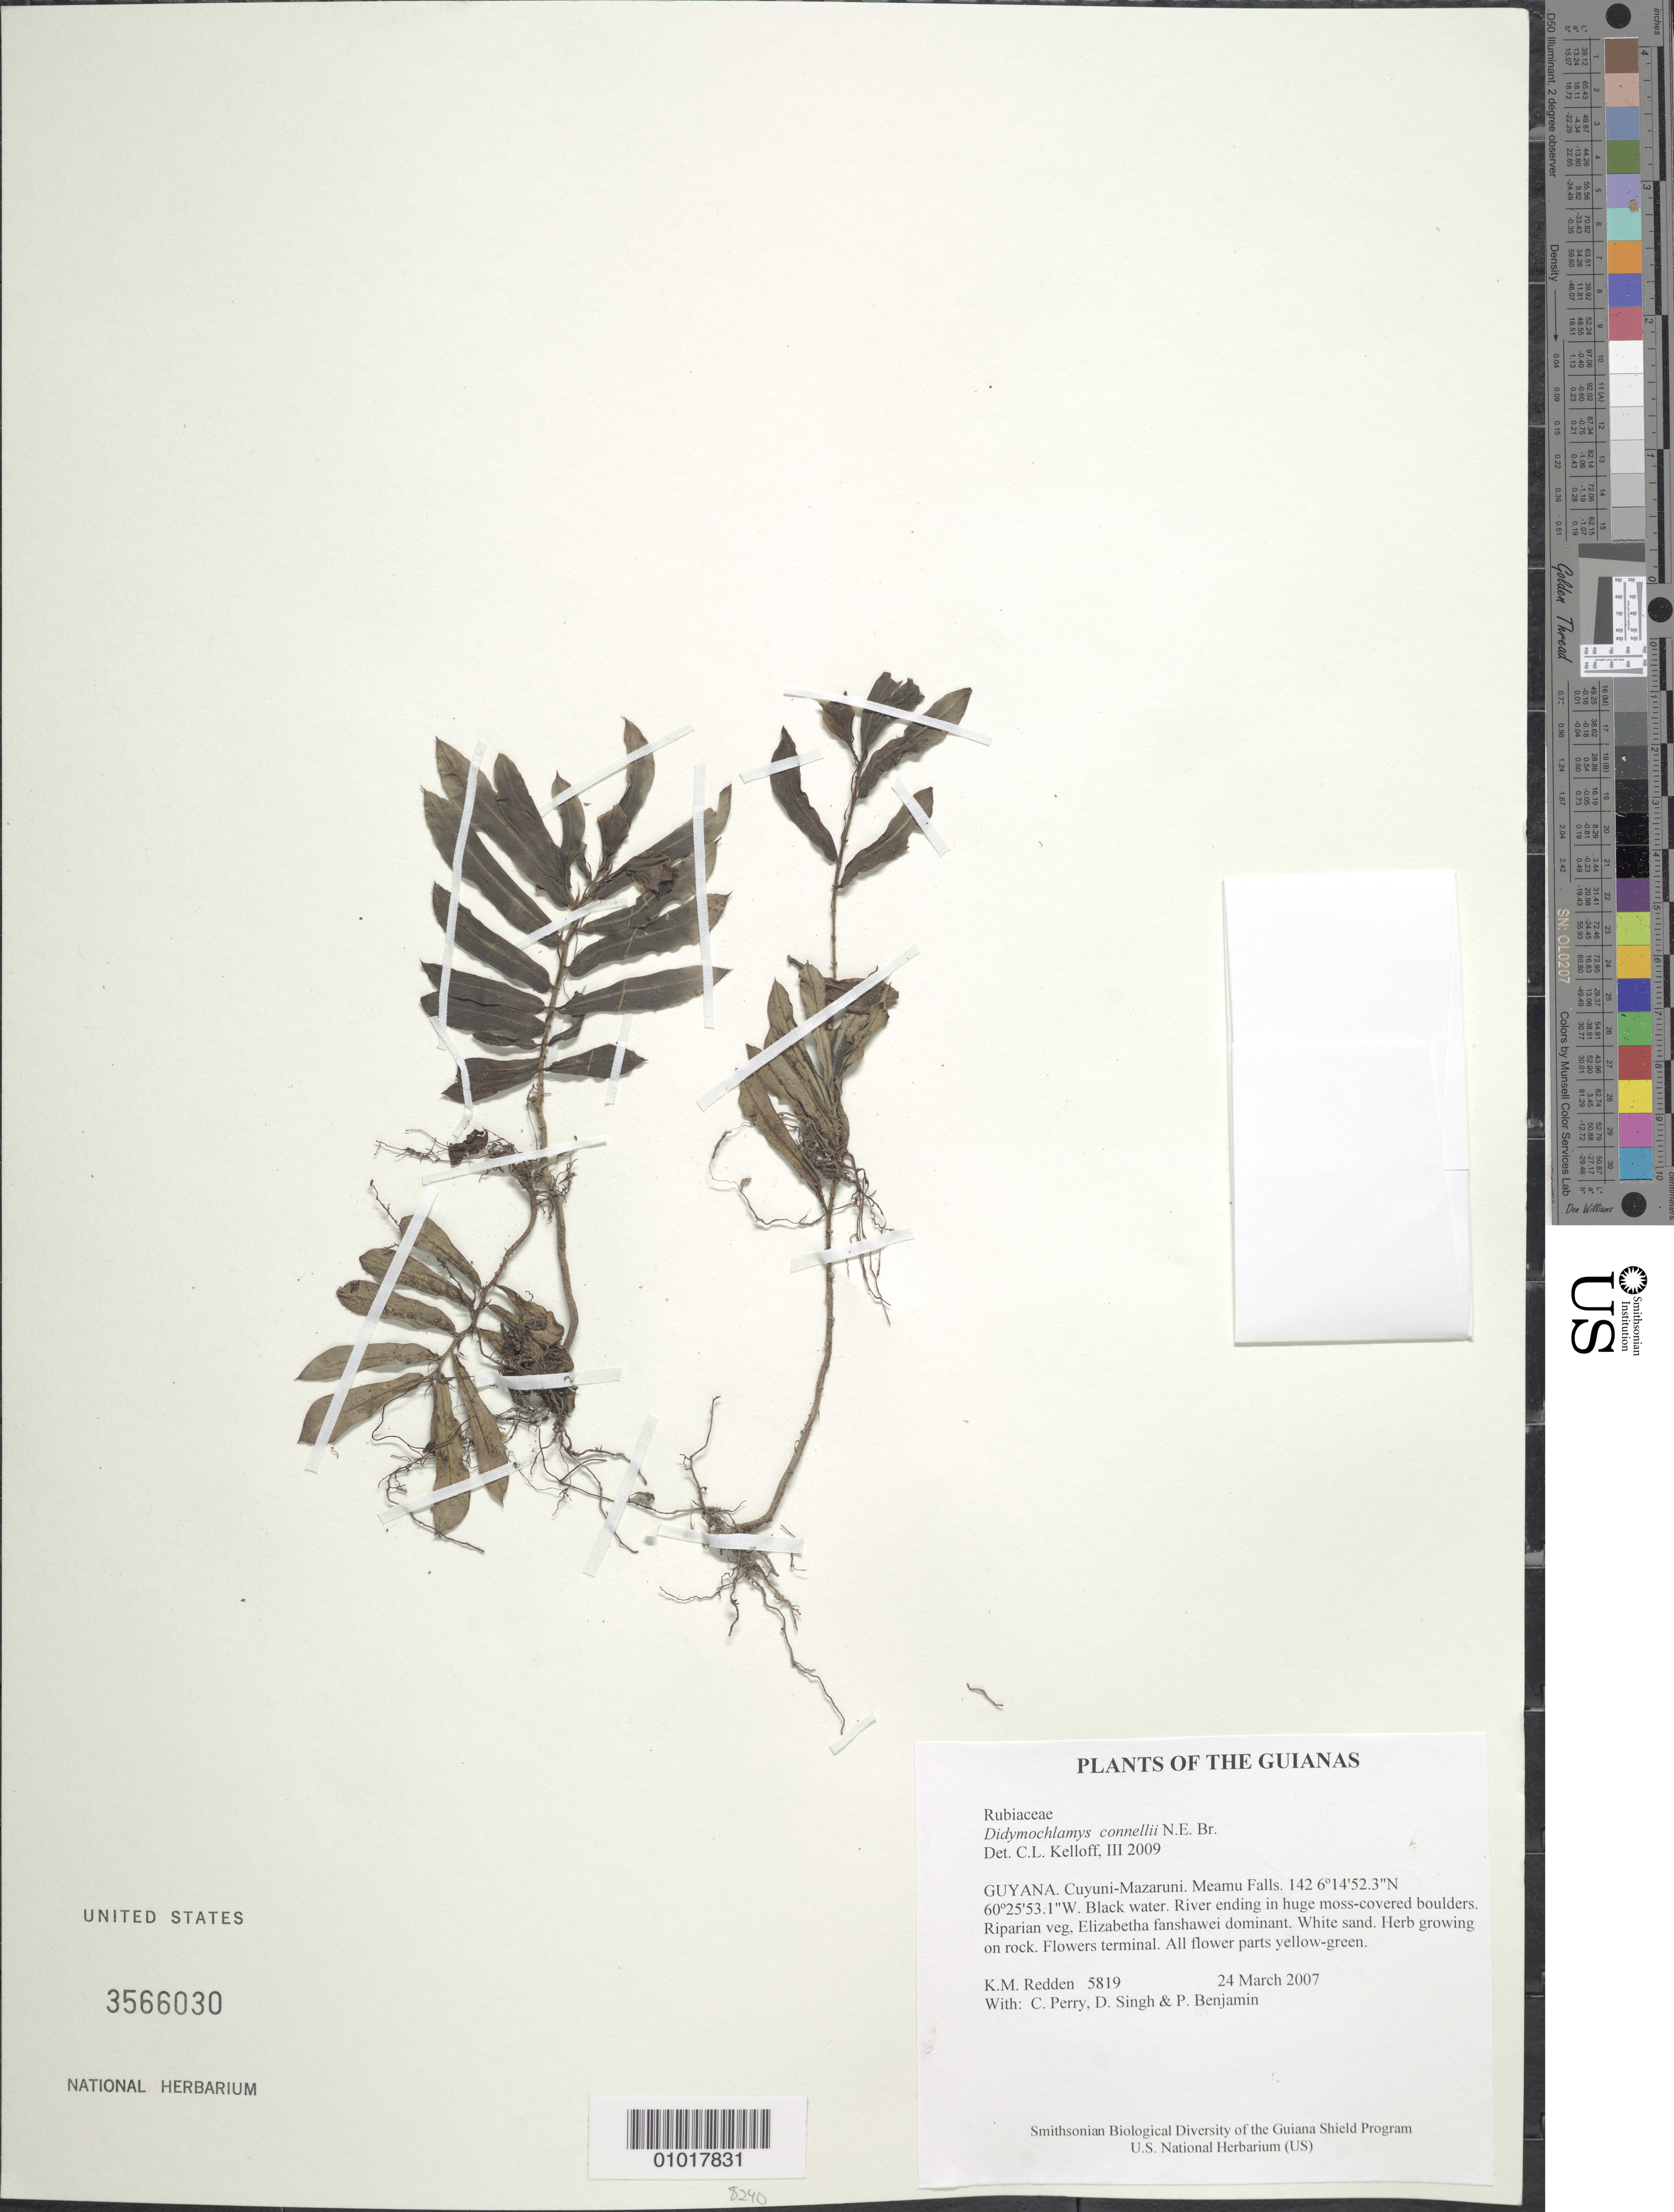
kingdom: Plantae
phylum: Tracheophyta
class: Magnoliopsida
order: Gentianales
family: Rubiaceae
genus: Didymochlamys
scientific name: Didymochlamys connellii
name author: N.E. Br.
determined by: Kelloff, Carol L., (US), Smithsonian Institution - National Museum of Natural History (UNITED STATES)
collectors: K. M. Redden, C. Perry, D. Singh & P. Benjamin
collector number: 5819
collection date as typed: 24 March 2007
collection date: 2007-03-24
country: Guyana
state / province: Cuyuni-Mazaruni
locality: Meamu Falls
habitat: Black water. River ending in huge moss-covered boulders. Riparian veg, Elizabetha fanshawei dominant. White sand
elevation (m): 142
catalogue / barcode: US 3566030